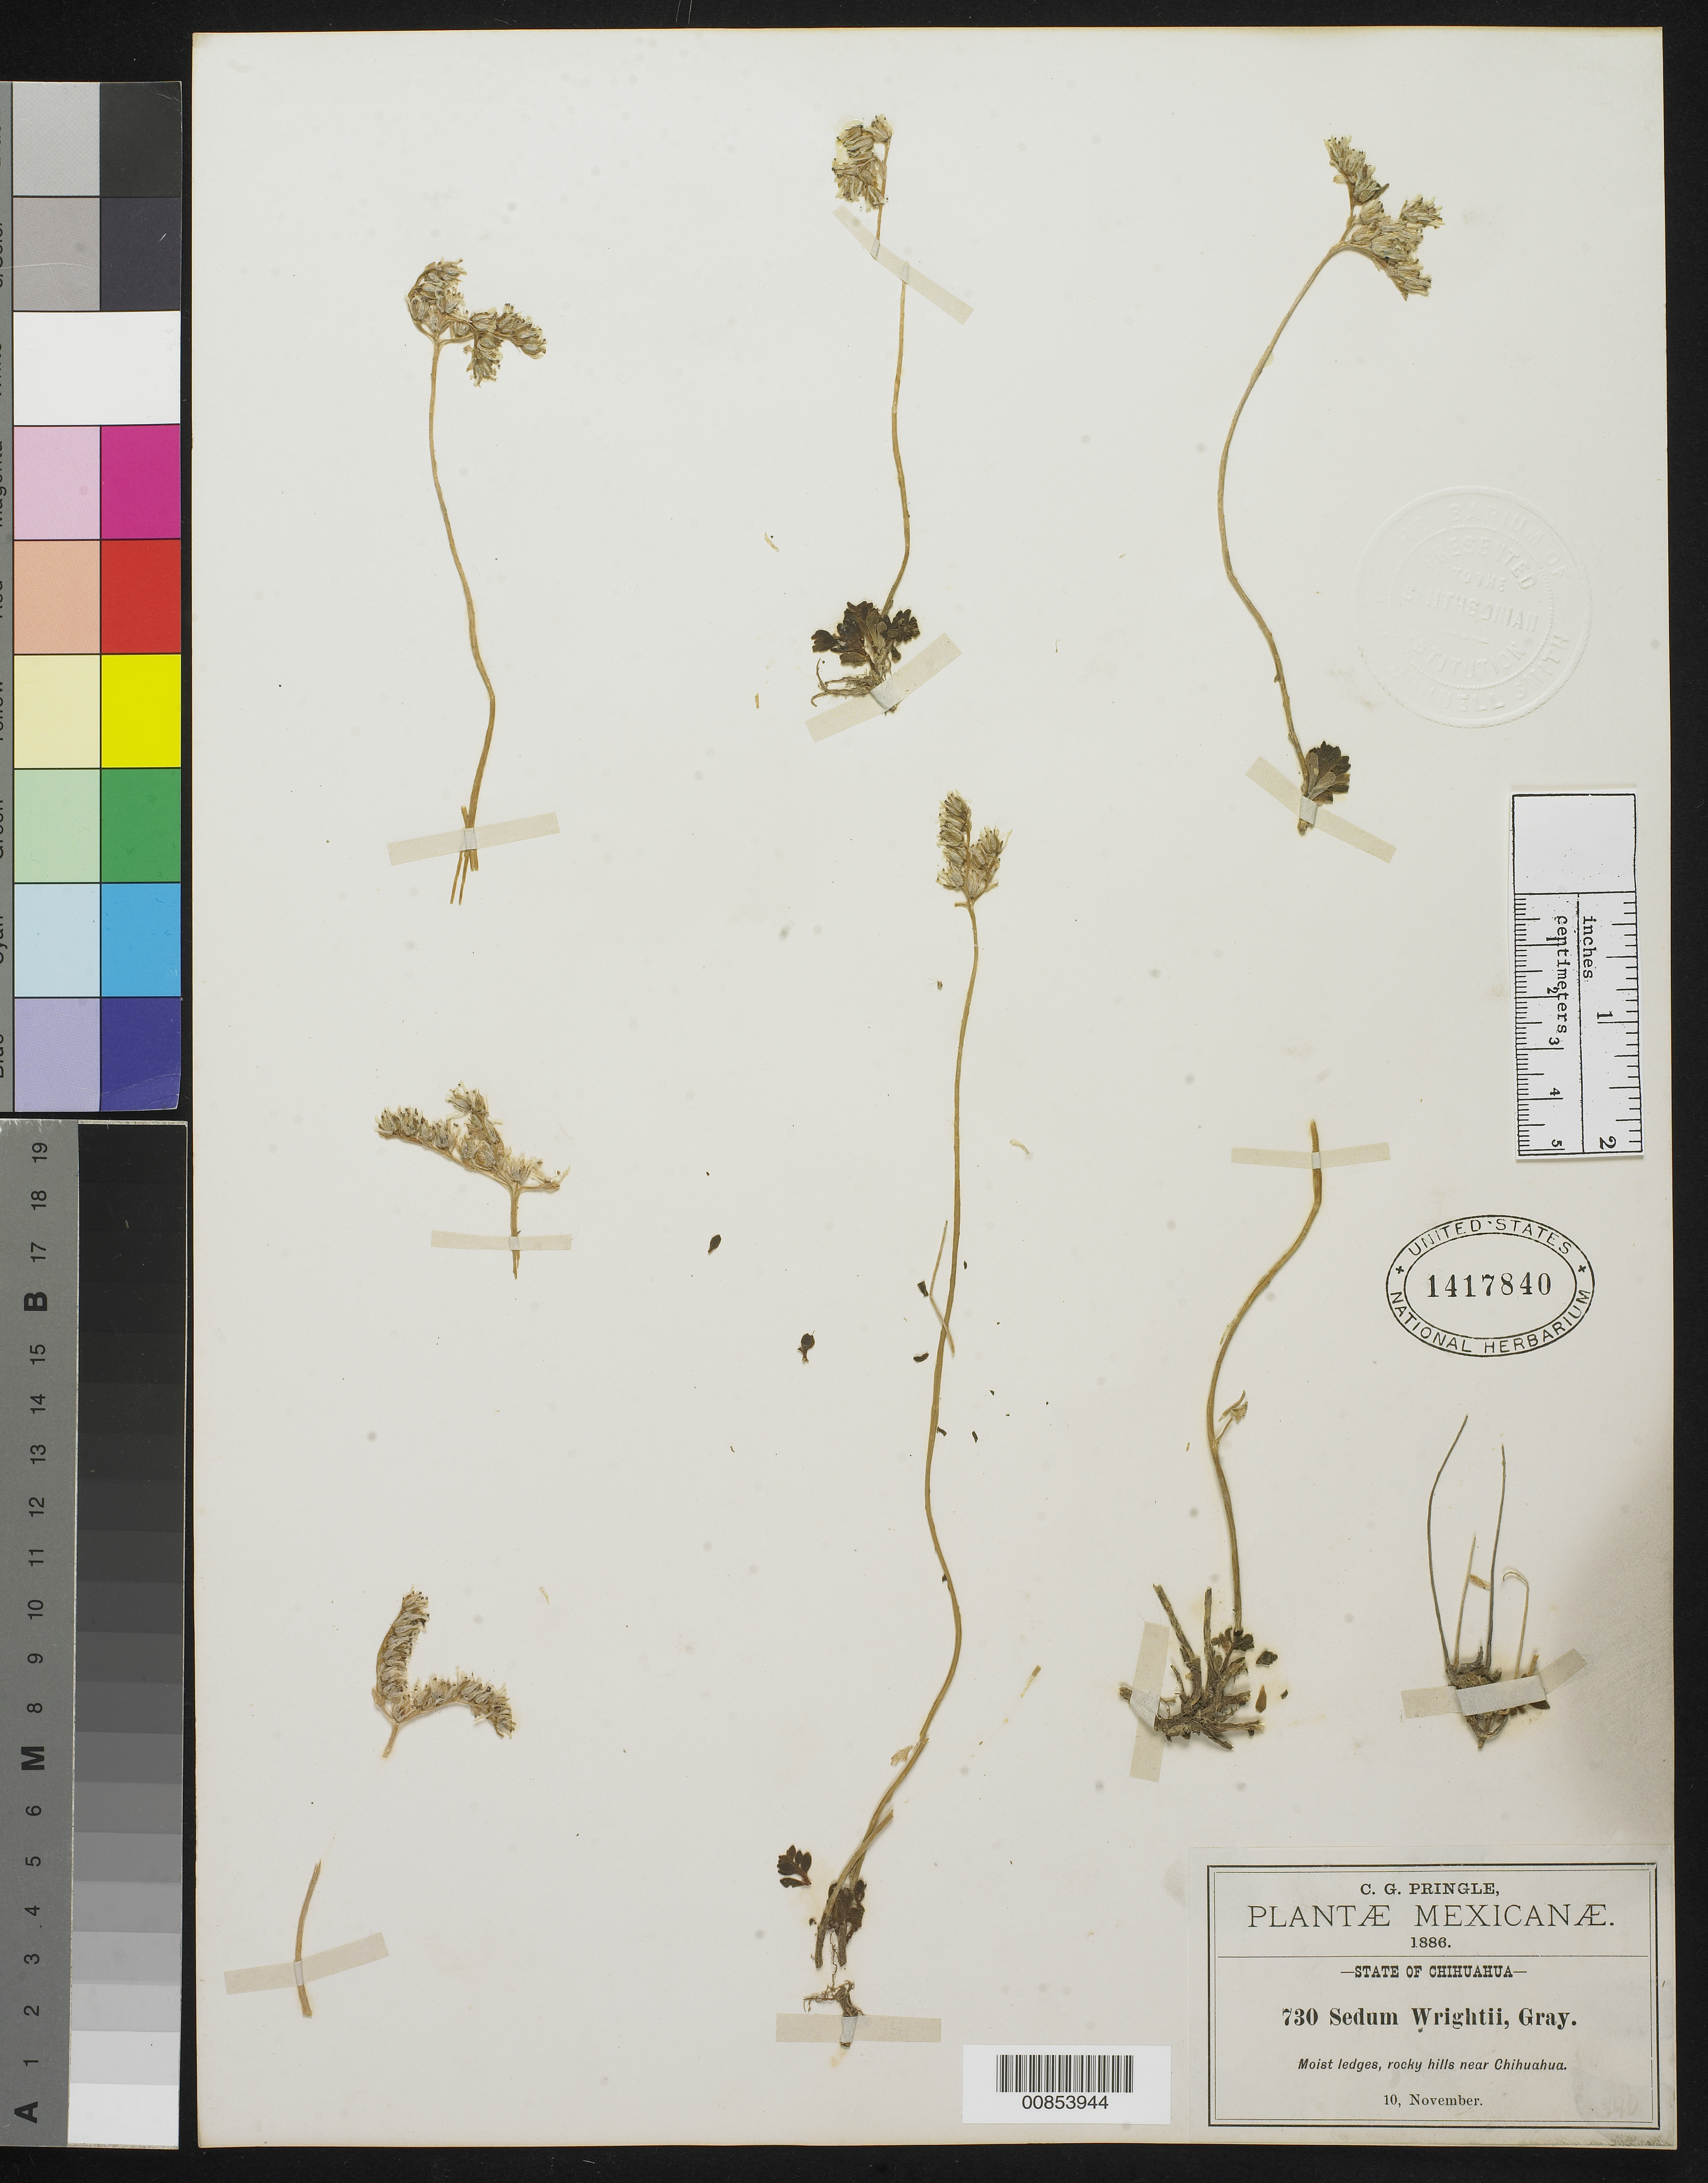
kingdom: Plantae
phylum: Tracheophyta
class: Magnoliopsida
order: Saxifragales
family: Crassulaceae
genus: Sedum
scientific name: Sedum wrightii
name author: A. Gray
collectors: C. G. Pringle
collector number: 730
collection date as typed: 10 Nov 1886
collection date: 1886-11-10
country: Mexico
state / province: Chihuahua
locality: Rocky hills near Chihuahua.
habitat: Moist ledges, rocky hills.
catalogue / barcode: US 1417840